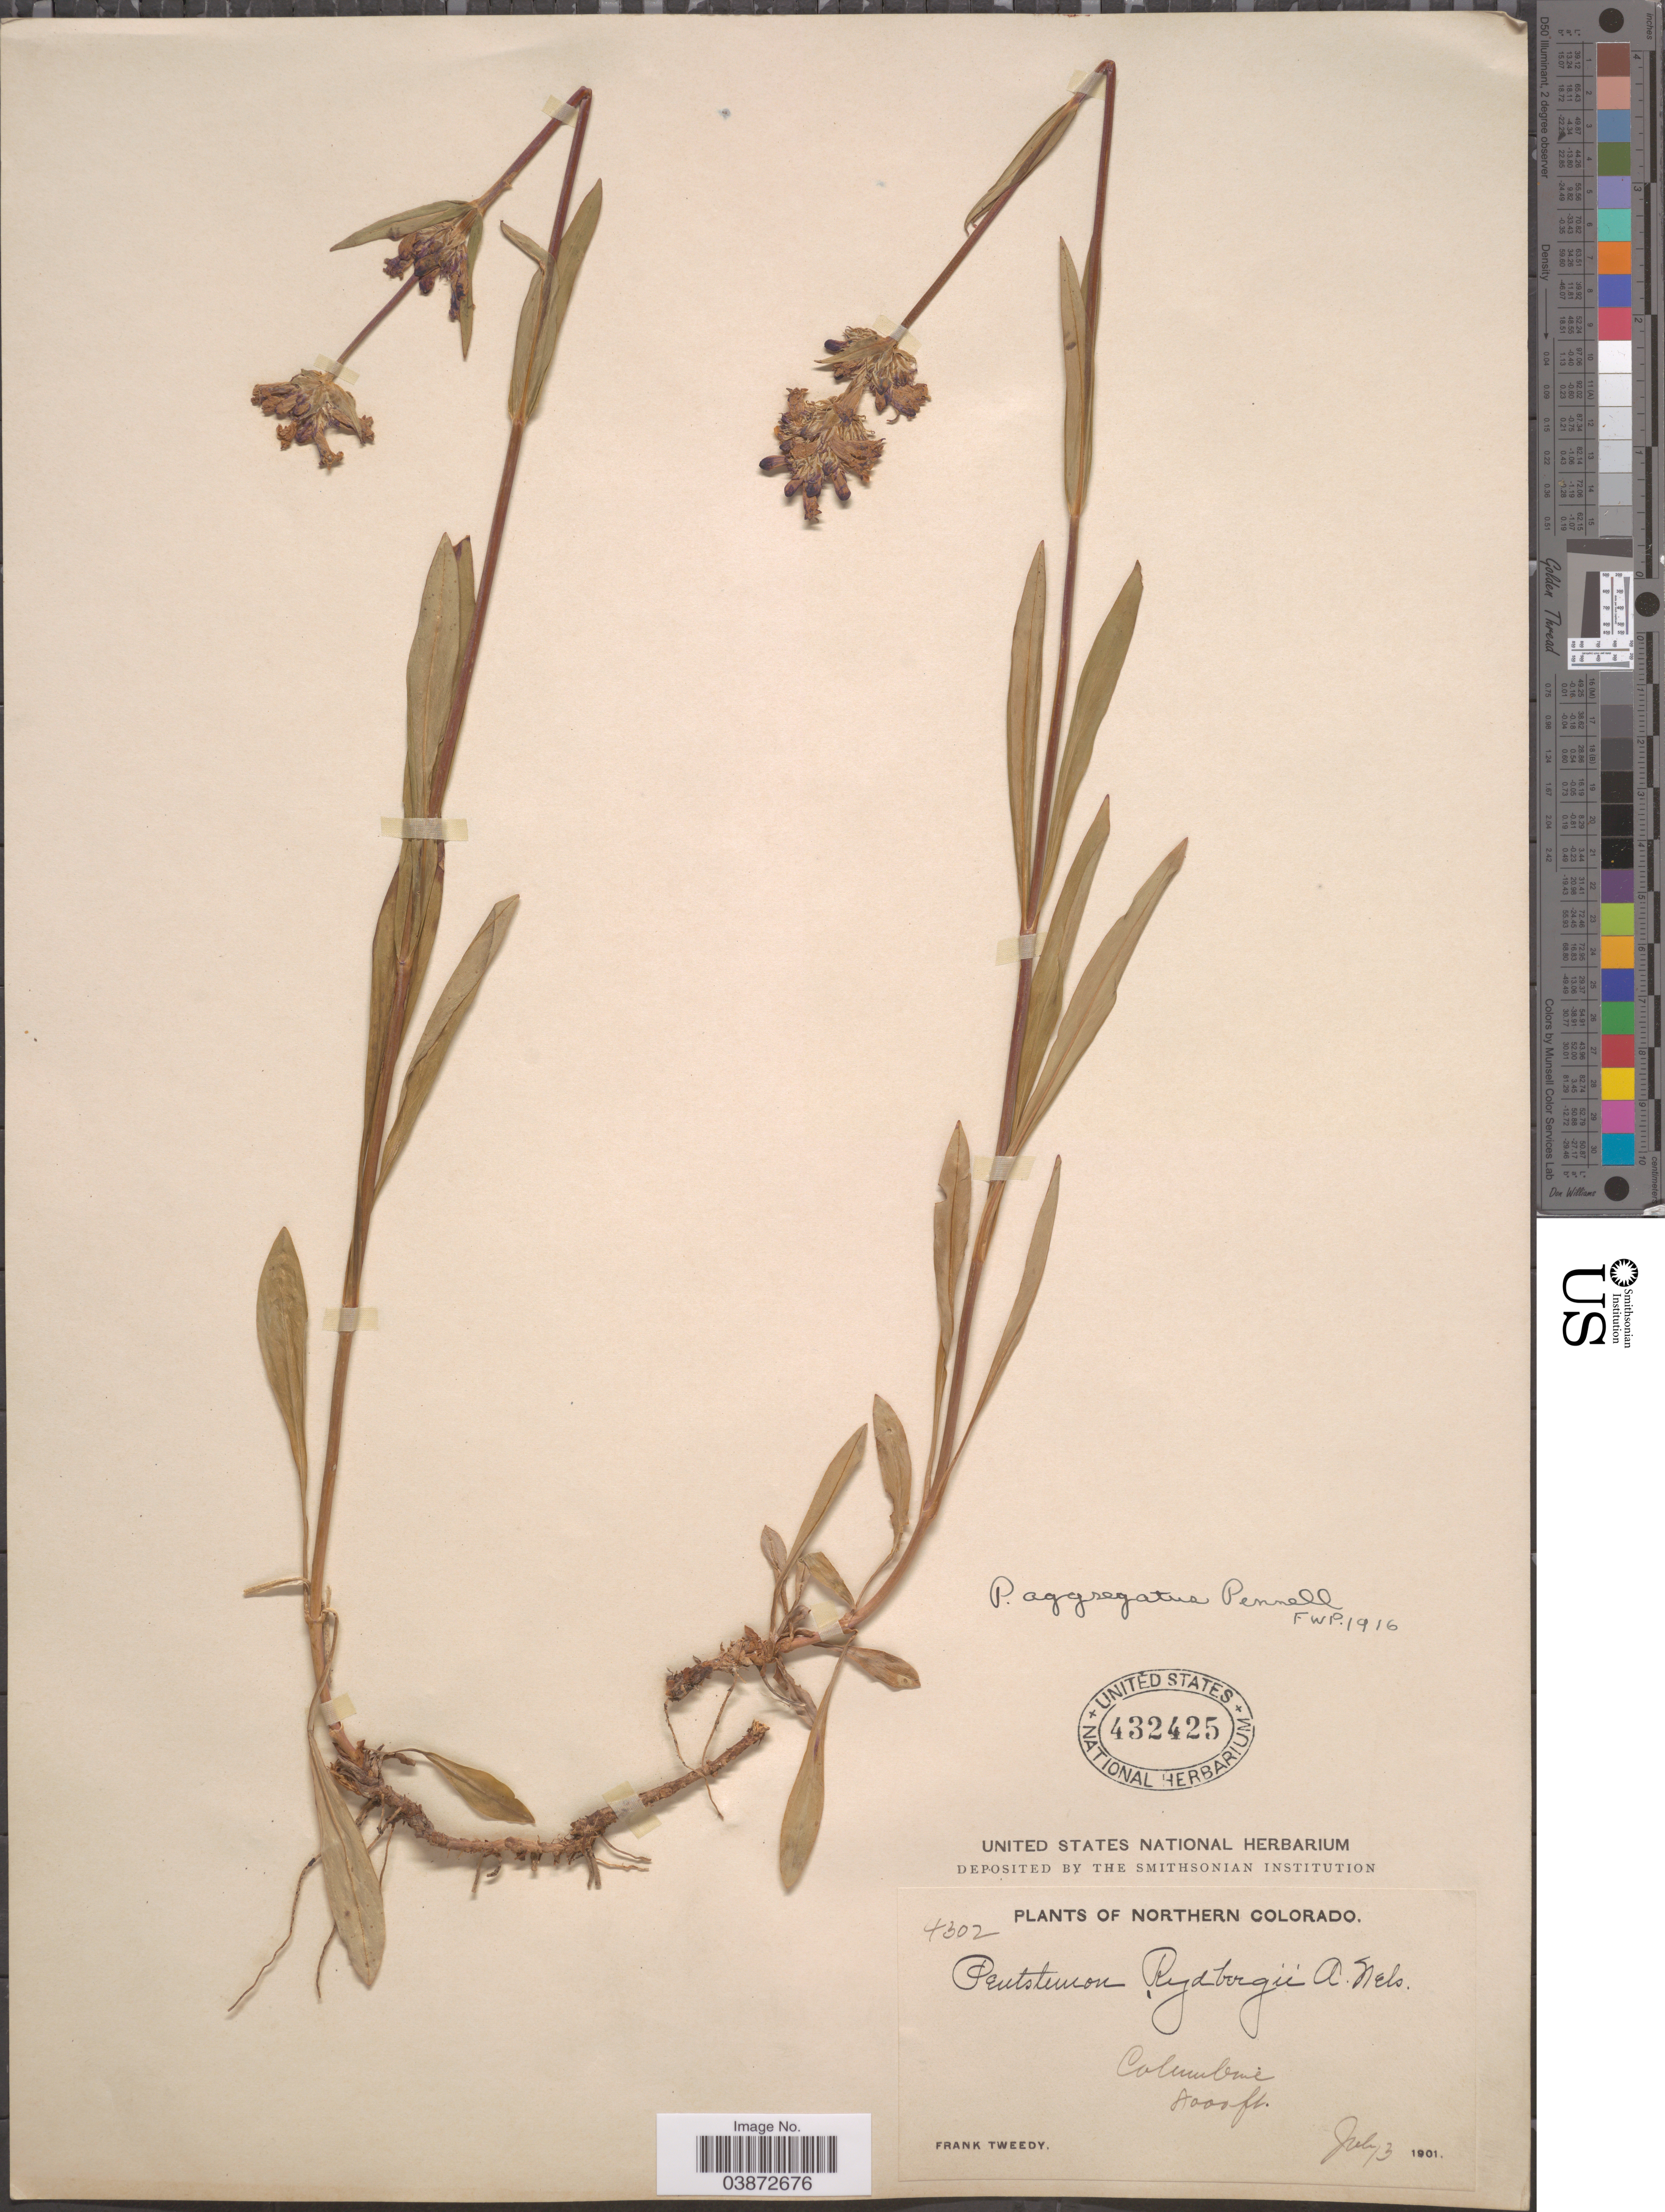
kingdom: Plantae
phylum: Tracheophyta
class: Magnoliopsida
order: Lamiales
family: Plantaginaceae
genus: Penstemon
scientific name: Penstemon aggregatus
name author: Pennell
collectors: F. Tweedy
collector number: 4302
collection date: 1901-07-03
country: United States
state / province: Colorado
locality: Northern Colorado. Columbine.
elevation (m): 2438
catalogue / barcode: US 432425